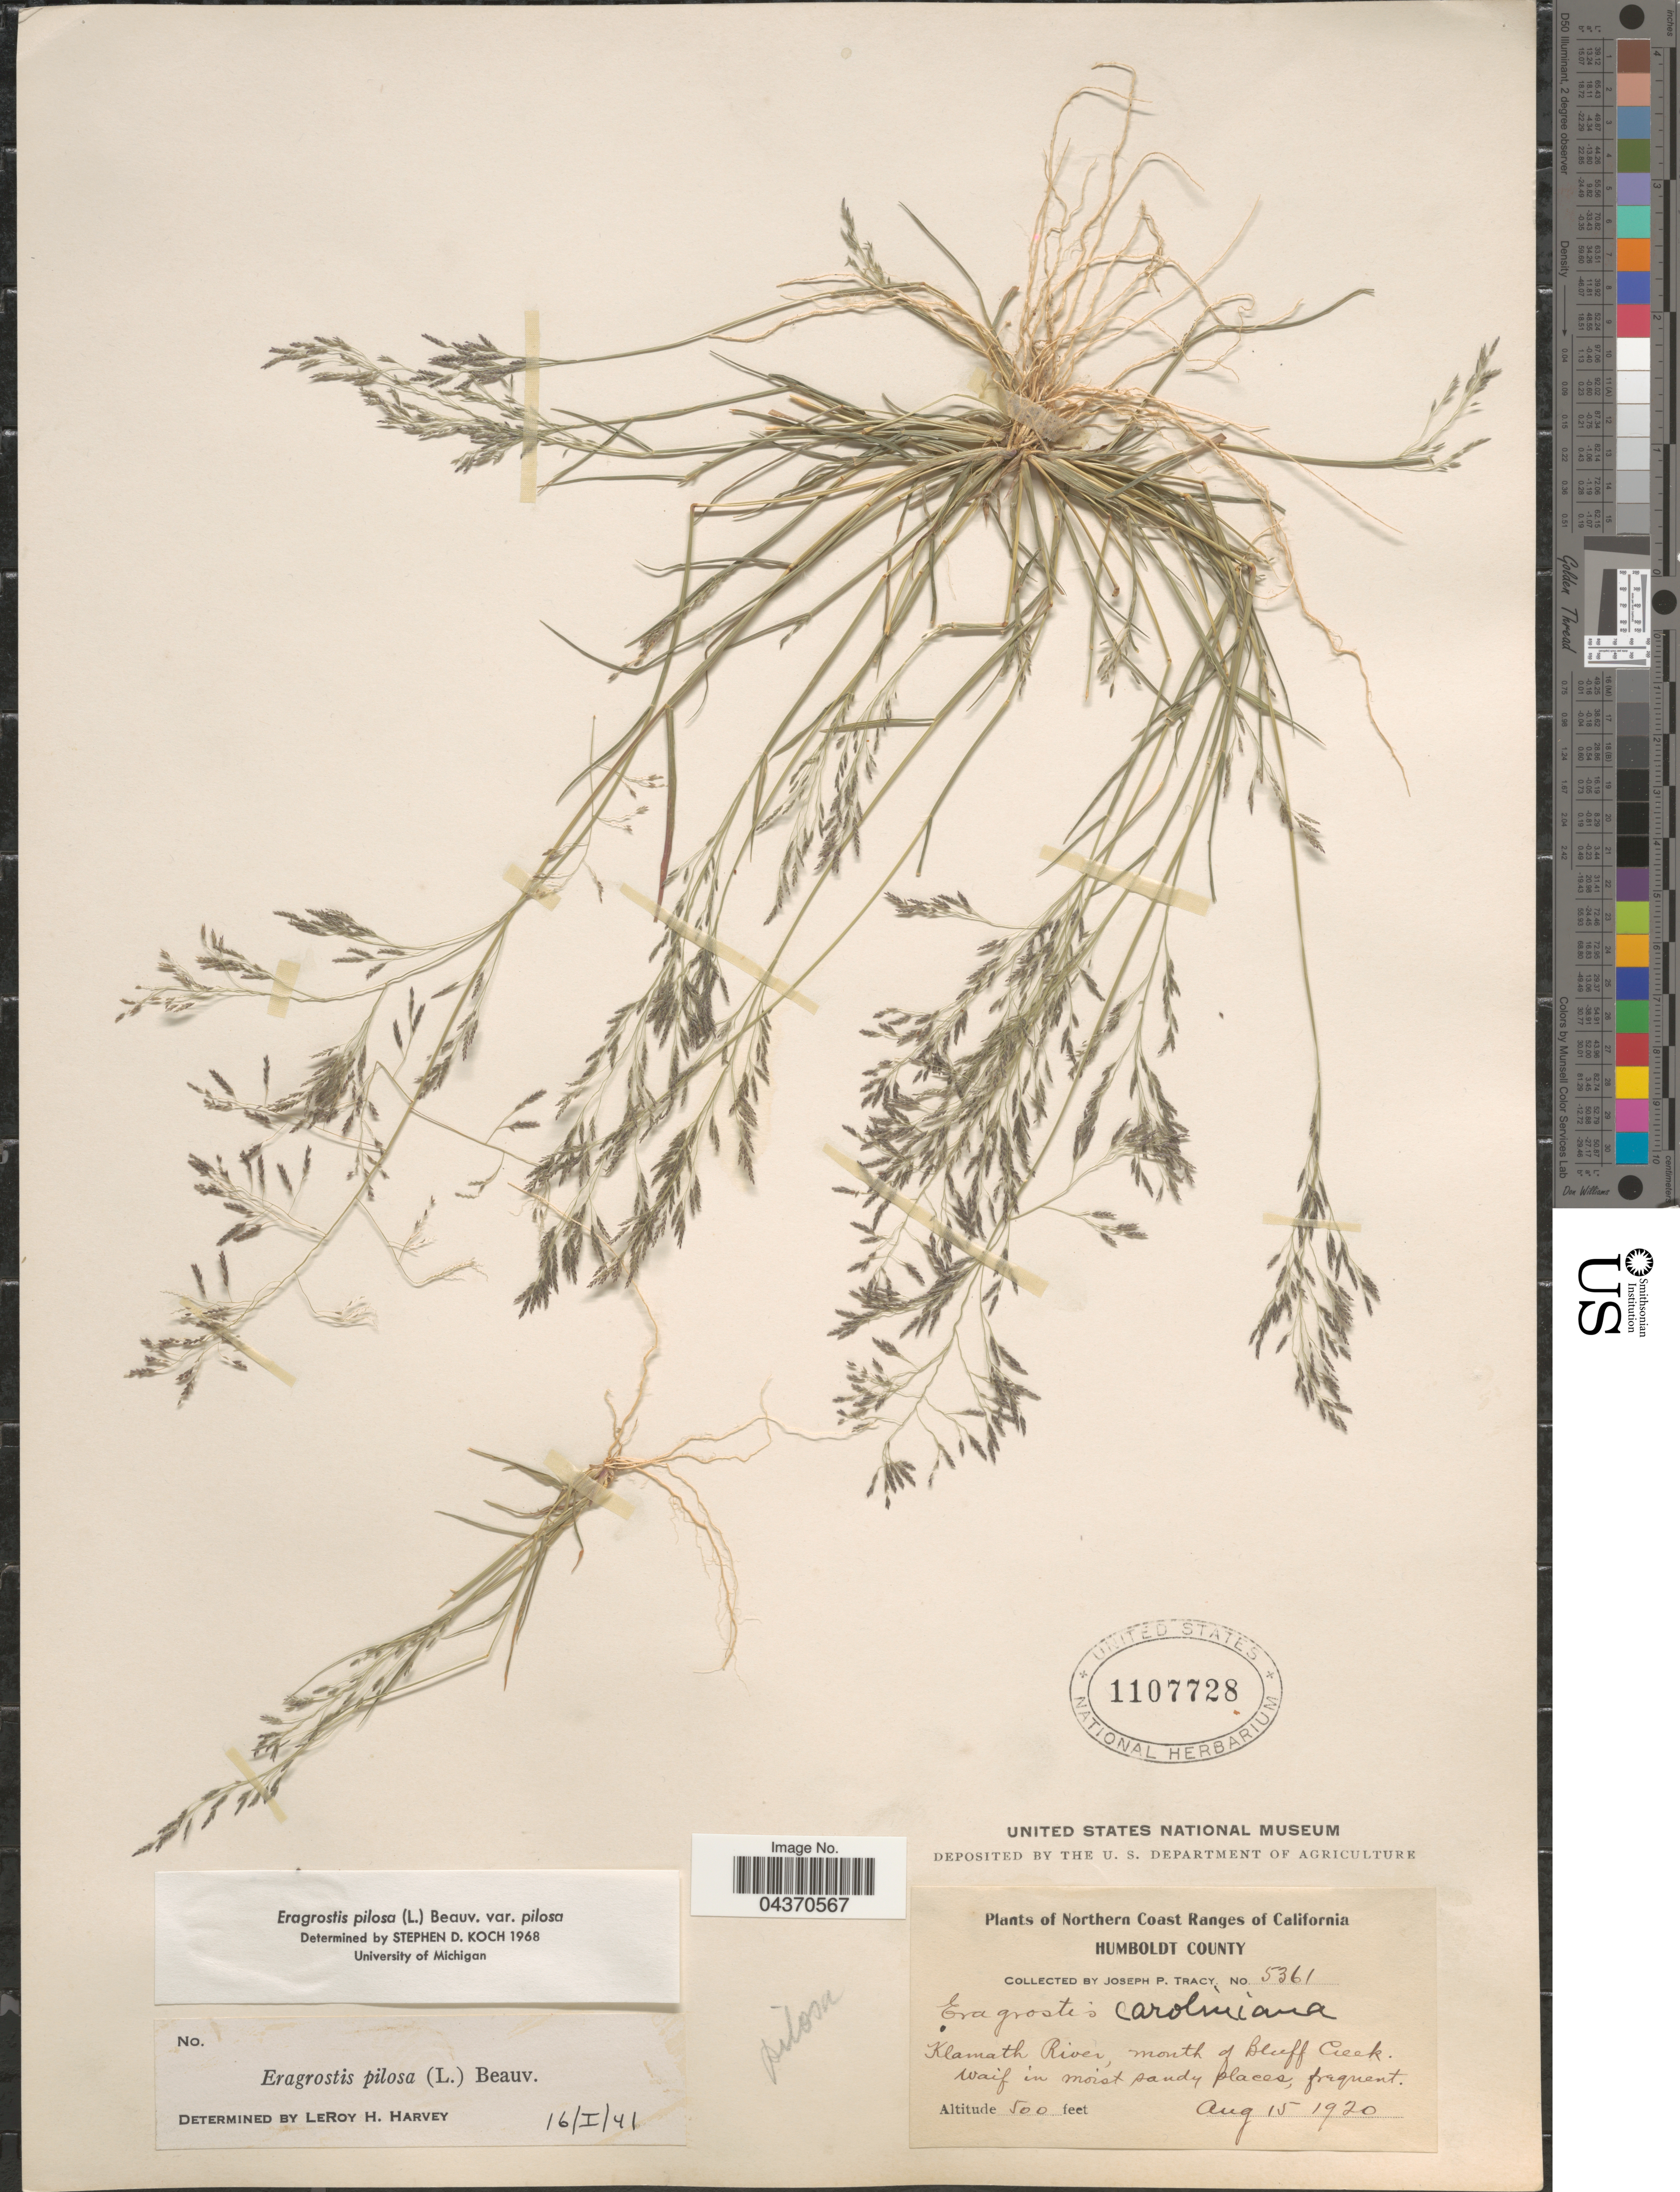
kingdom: Plantae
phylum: Tracheophyta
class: Liliopsida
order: Poales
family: Poaceae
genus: Eragrostis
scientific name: Eragrostis pilosa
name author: (L.) P. Beauv.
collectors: J. Tracy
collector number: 5361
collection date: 1920-08-15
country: United States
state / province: California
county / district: Humboldt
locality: Northern Coast Ranges of California. Humboldt County. Klamath River, mouth of Bluff Creek. Waif in moist sandy places, frequent.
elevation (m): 152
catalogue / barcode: US 1107728